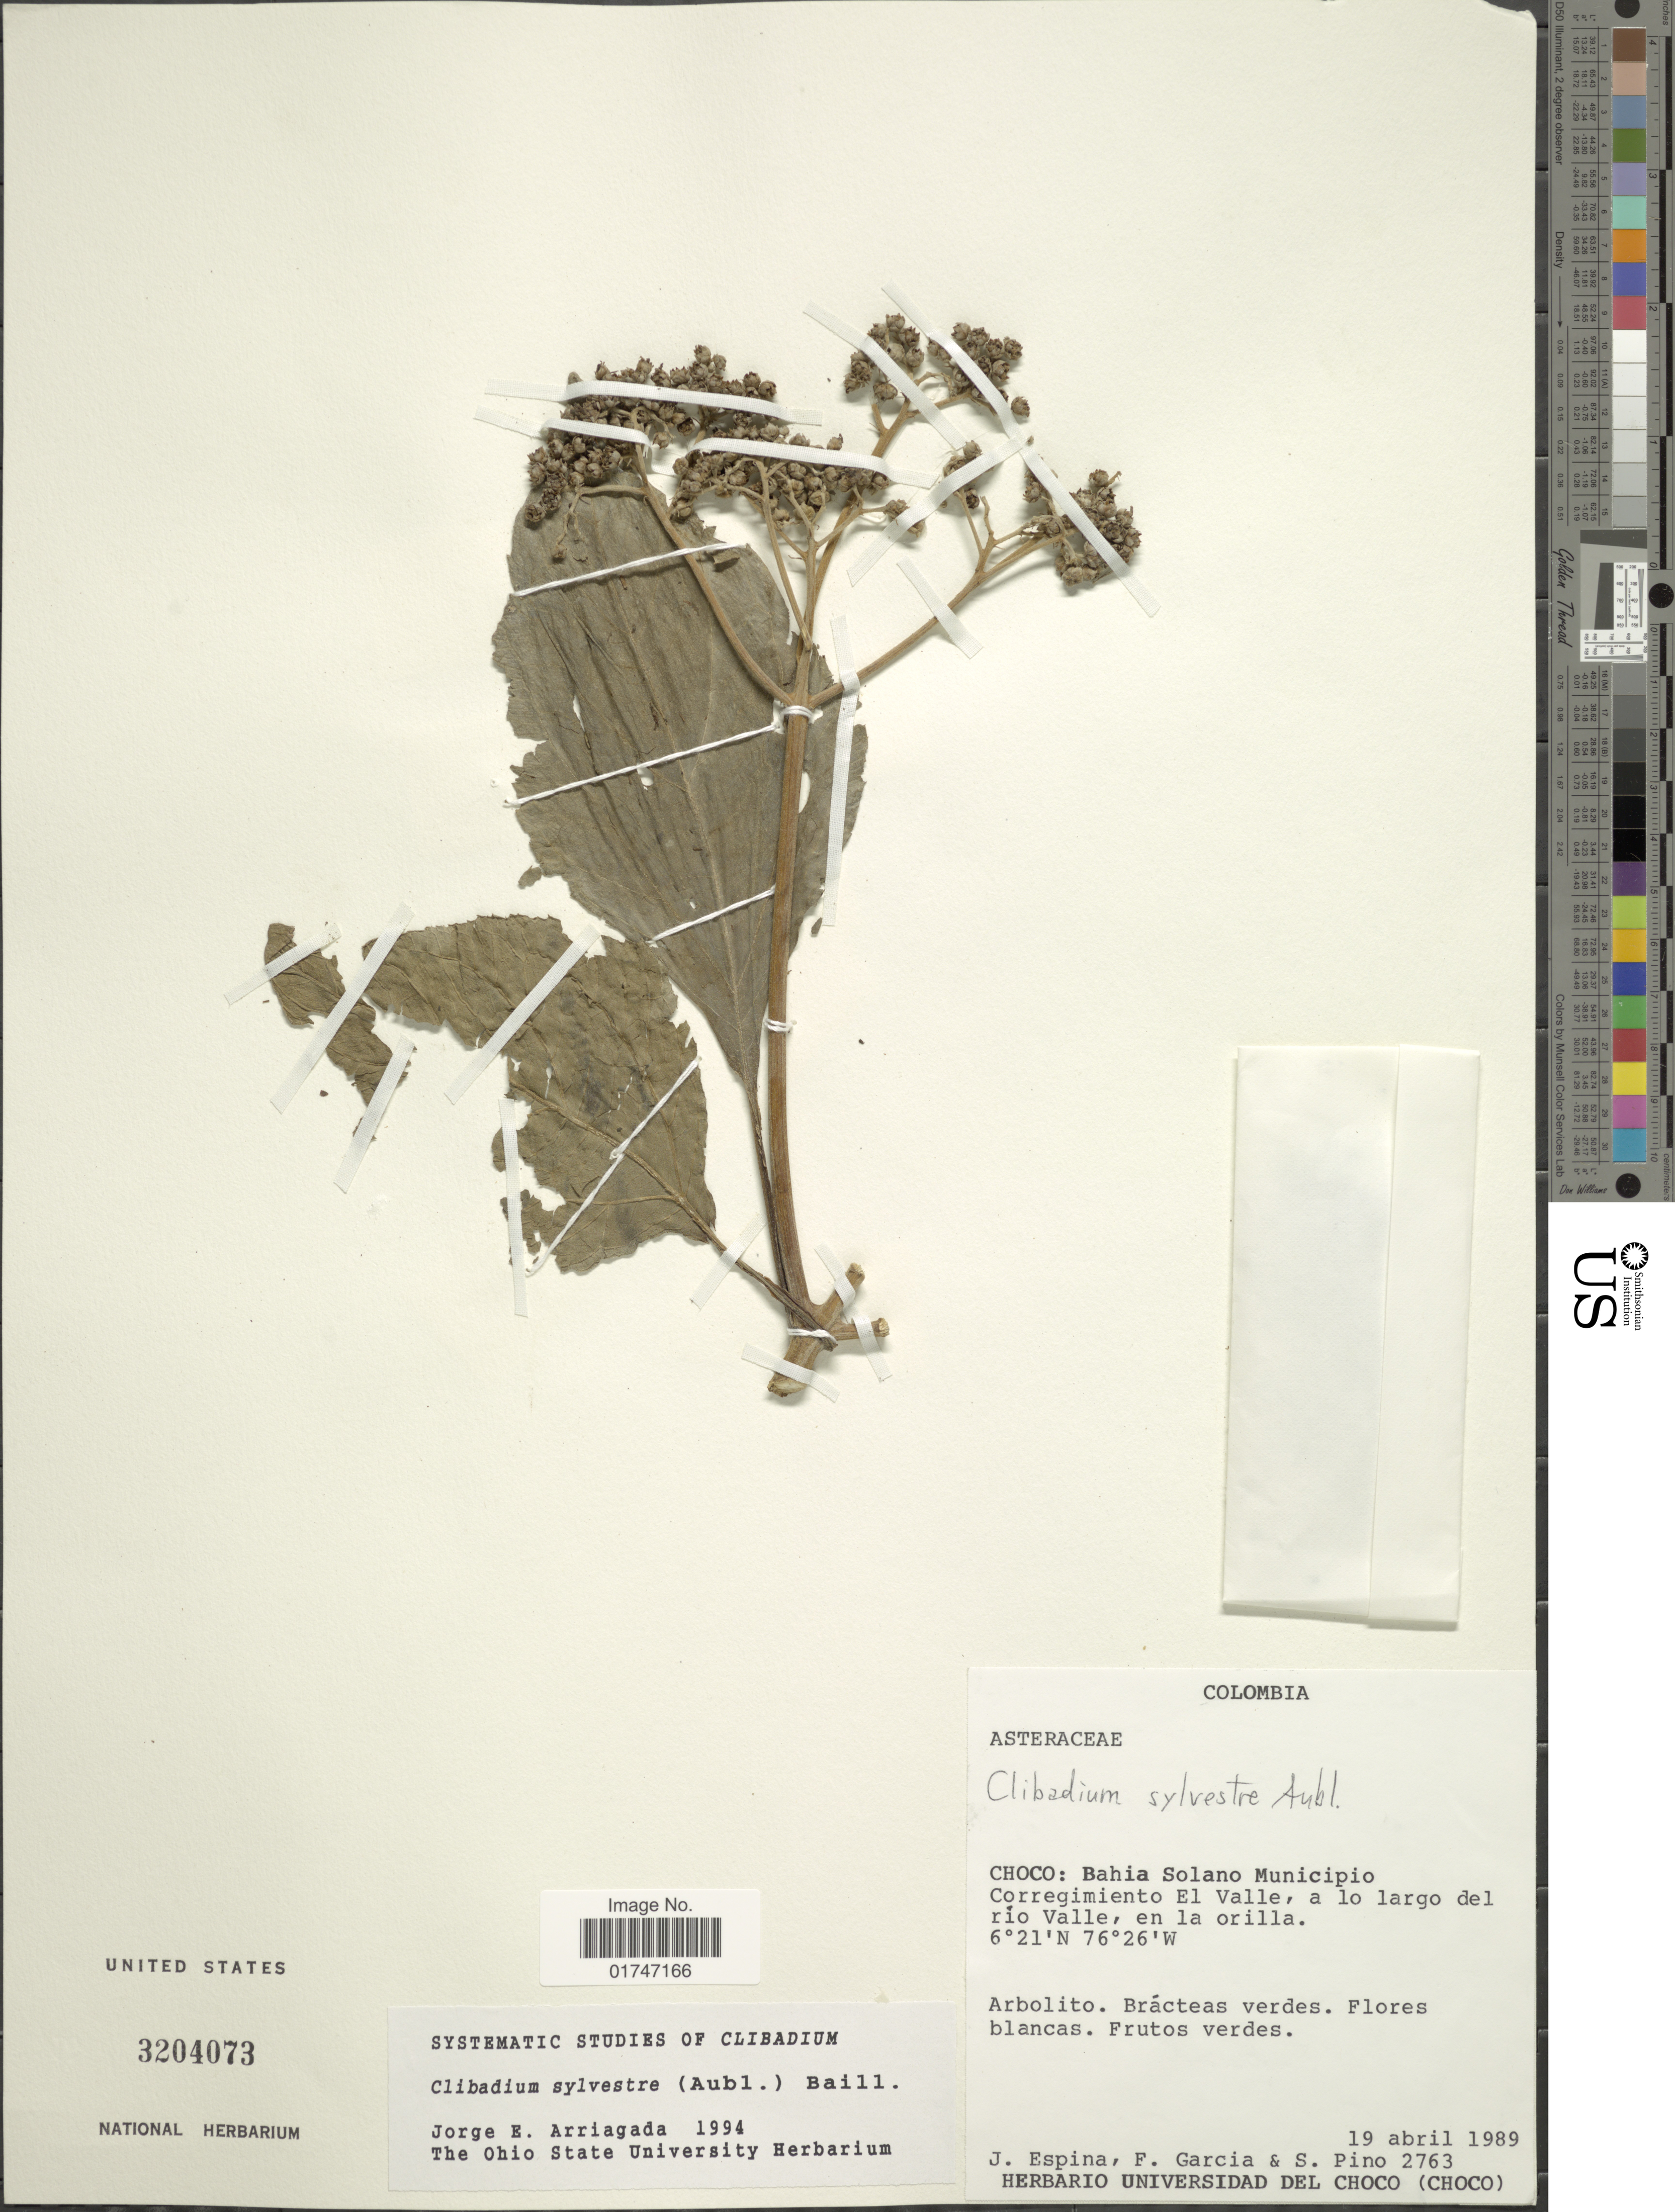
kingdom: Plantae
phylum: Tracheophyta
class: Magnoliopsida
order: Asterales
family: Asteraceae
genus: Clibadium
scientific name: Clibadium sylvestre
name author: (Aubl.) Baill.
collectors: J. Espina, F. Garcia & S. Pino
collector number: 2763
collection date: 1989-04-19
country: Colombia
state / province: Chocó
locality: Choco: Bahia Solano Municipio. Corregimiento El Valle, a lo largo del río Valle, en la orilla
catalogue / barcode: US 3204073